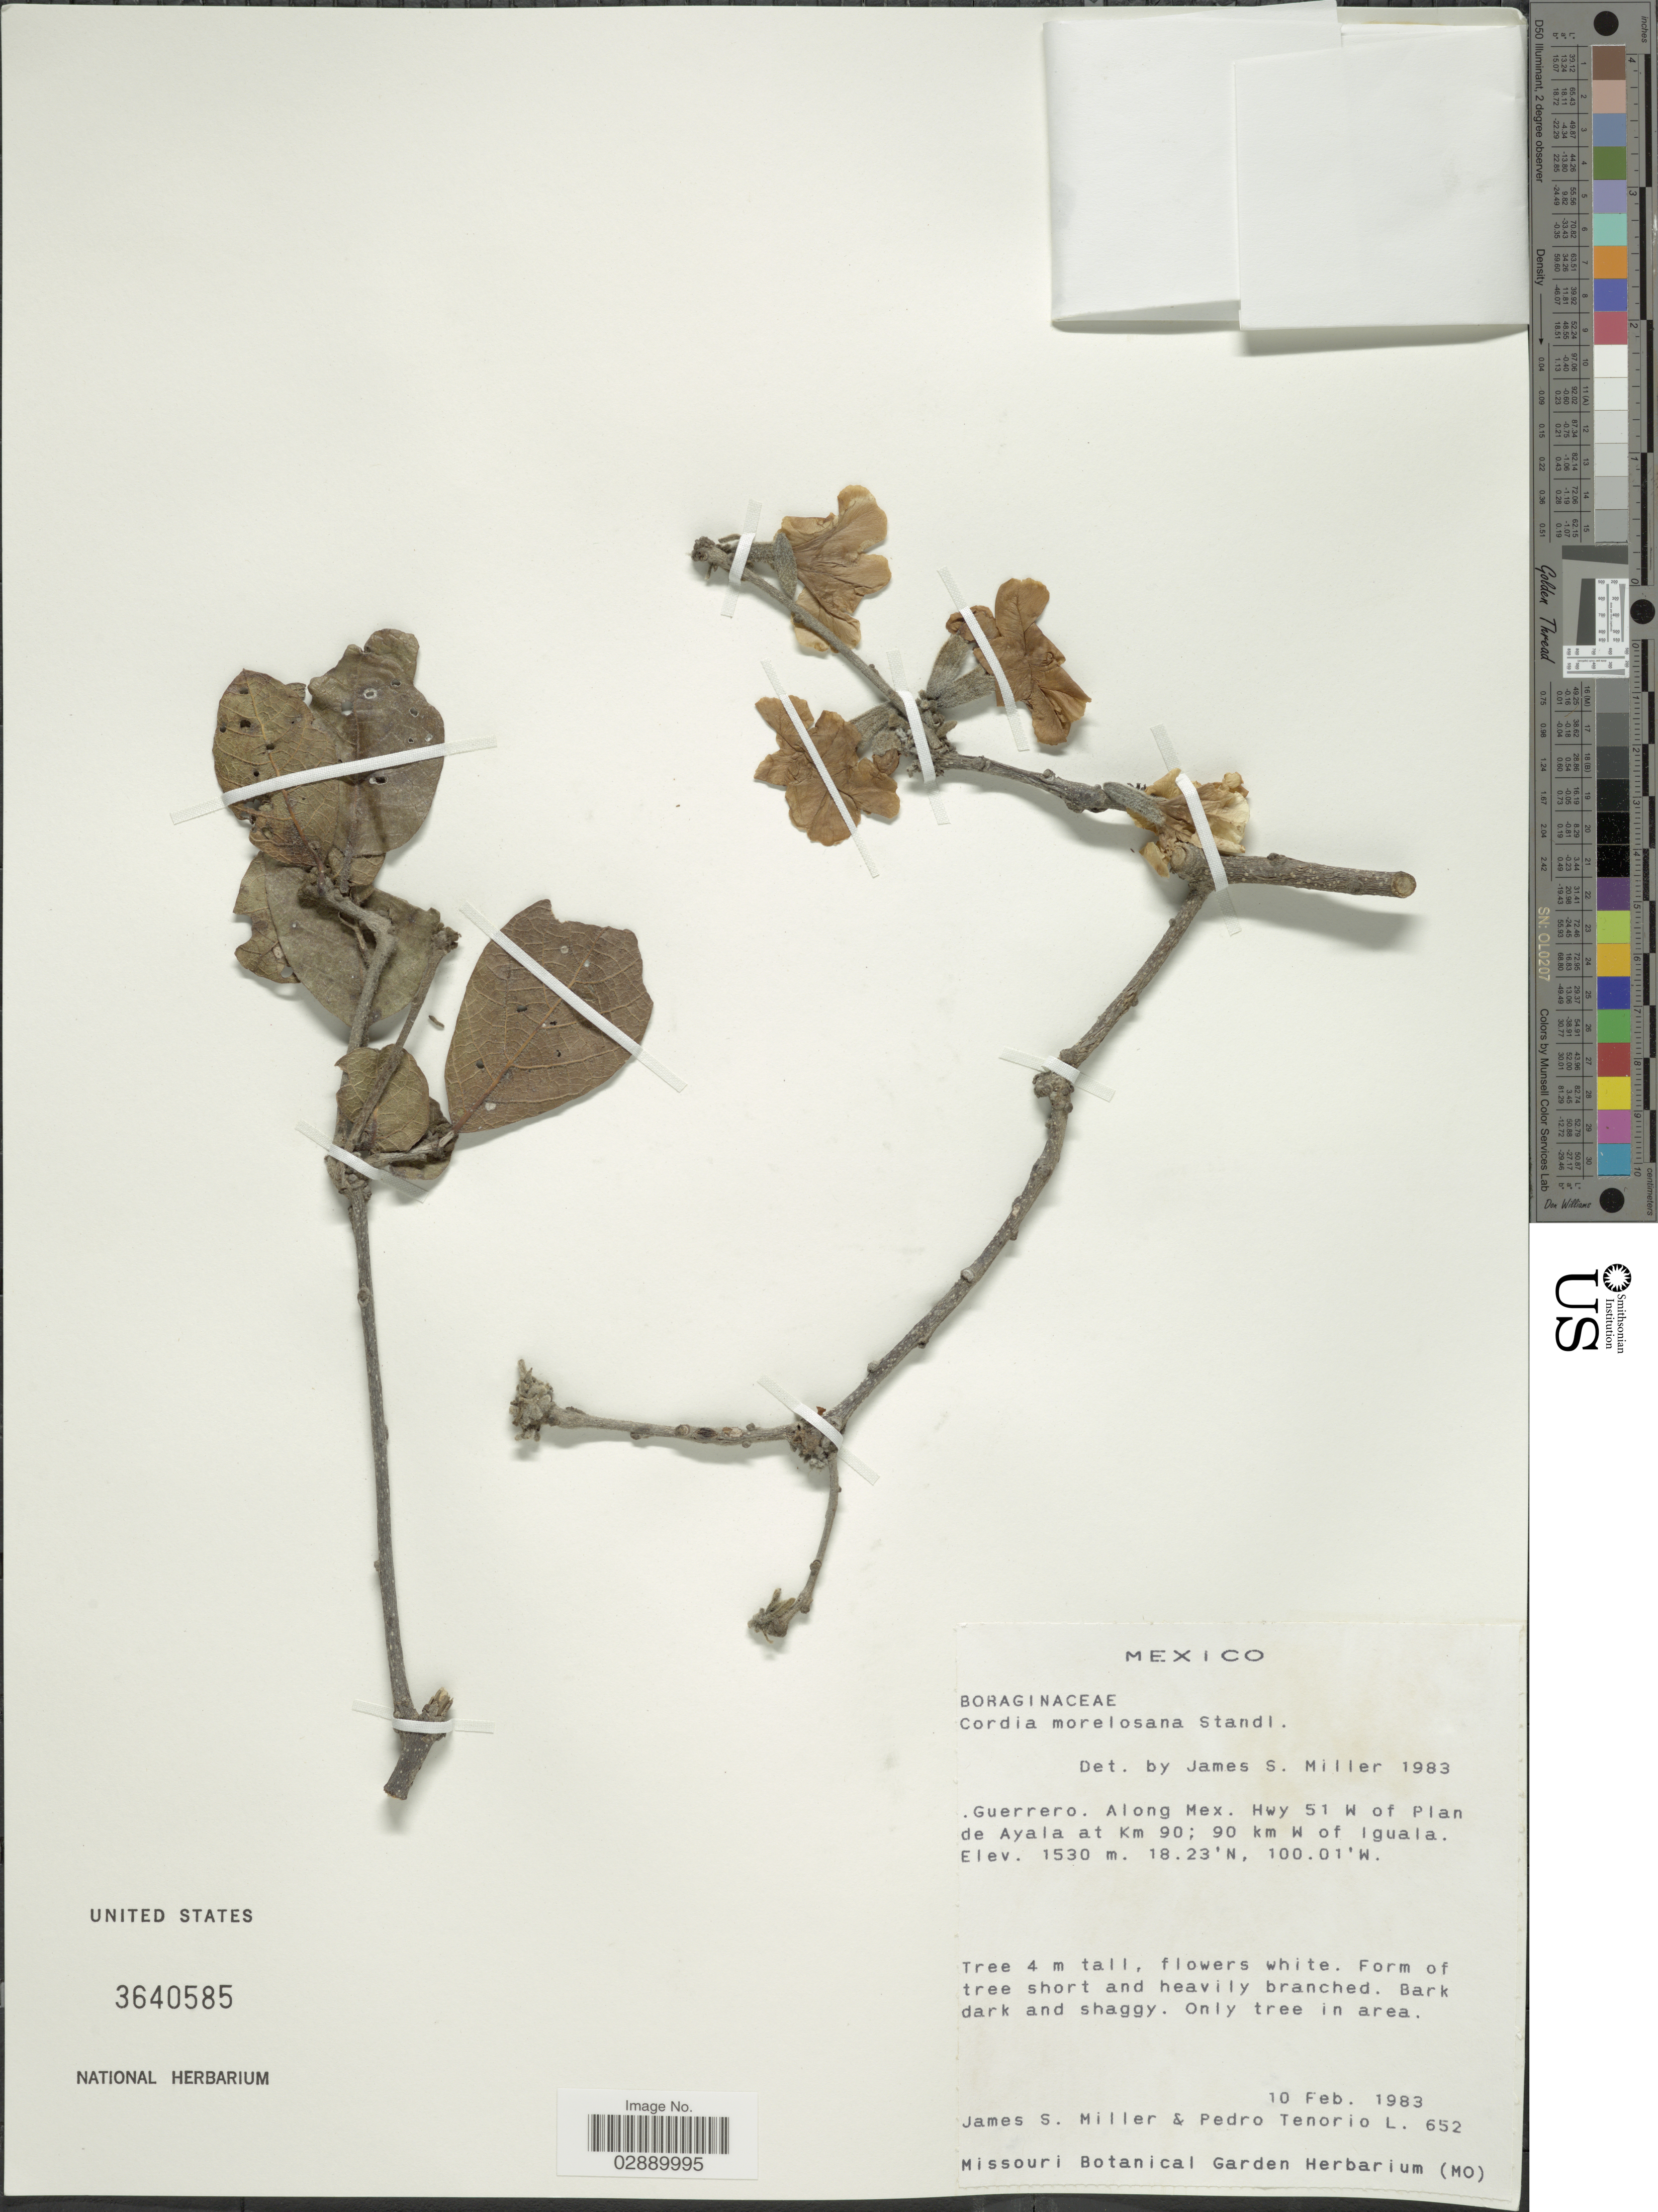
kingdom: Plantae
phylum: Tracheophyta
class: Magnoliopsida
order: Boraginales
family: Cordiaceae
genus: Cordia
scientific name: Cordia morelosana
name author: Standl.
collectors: J. S. Miller & P. Tenorio L.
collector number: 652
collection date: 1983-02-10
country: Mexico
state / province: Guerrero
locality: Along Mex. Hwy 51 W of Plan de Ayala at Km 90; 90 km W of Iguala.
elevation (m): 1530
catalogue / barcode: US 3640585